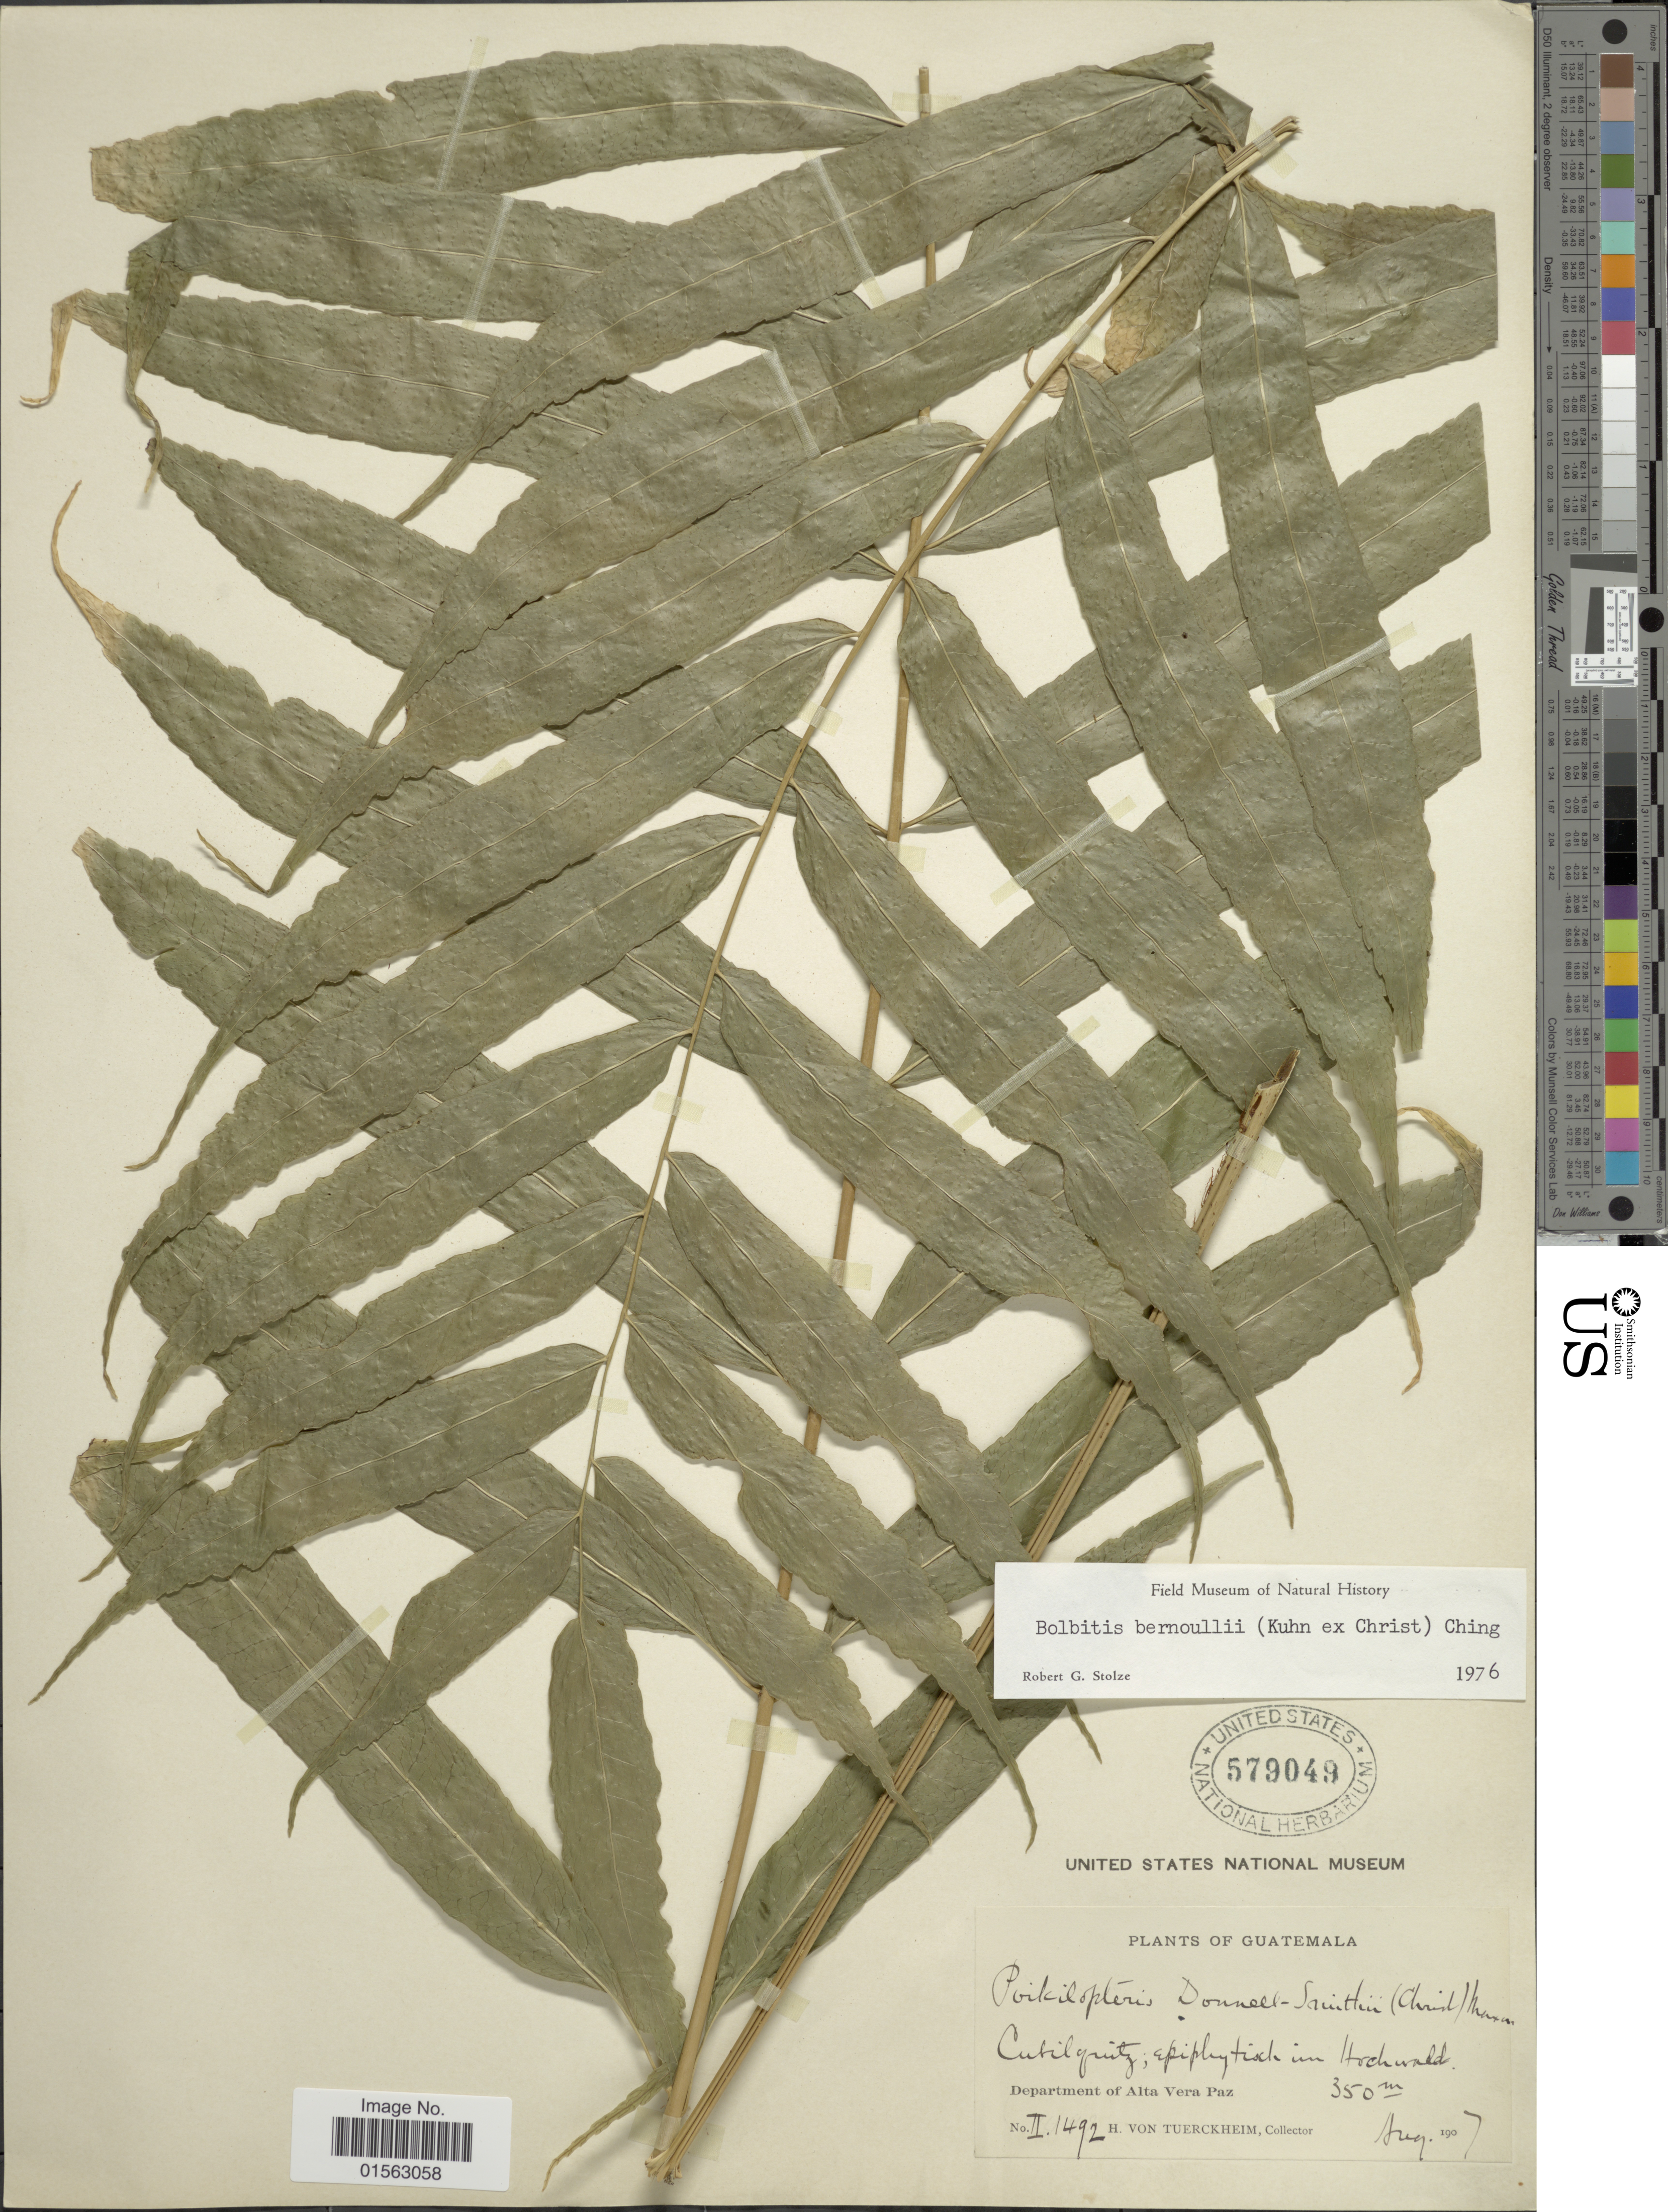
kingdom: Plantae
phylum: Tracheophyta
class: Polypodiopsida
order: Polypodiales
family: Dryopteridaceae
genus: Mickelia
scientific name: Mickelia bernoullii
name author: (Kuhn ex Christ) R.C. Moran et al.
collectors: H. von Türckheim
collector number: II14492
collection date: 1907-08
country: Guatemala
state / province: Alta Verapaz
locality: Cubilgüitz, in the high forest.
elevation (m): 350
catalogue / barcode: US 579049